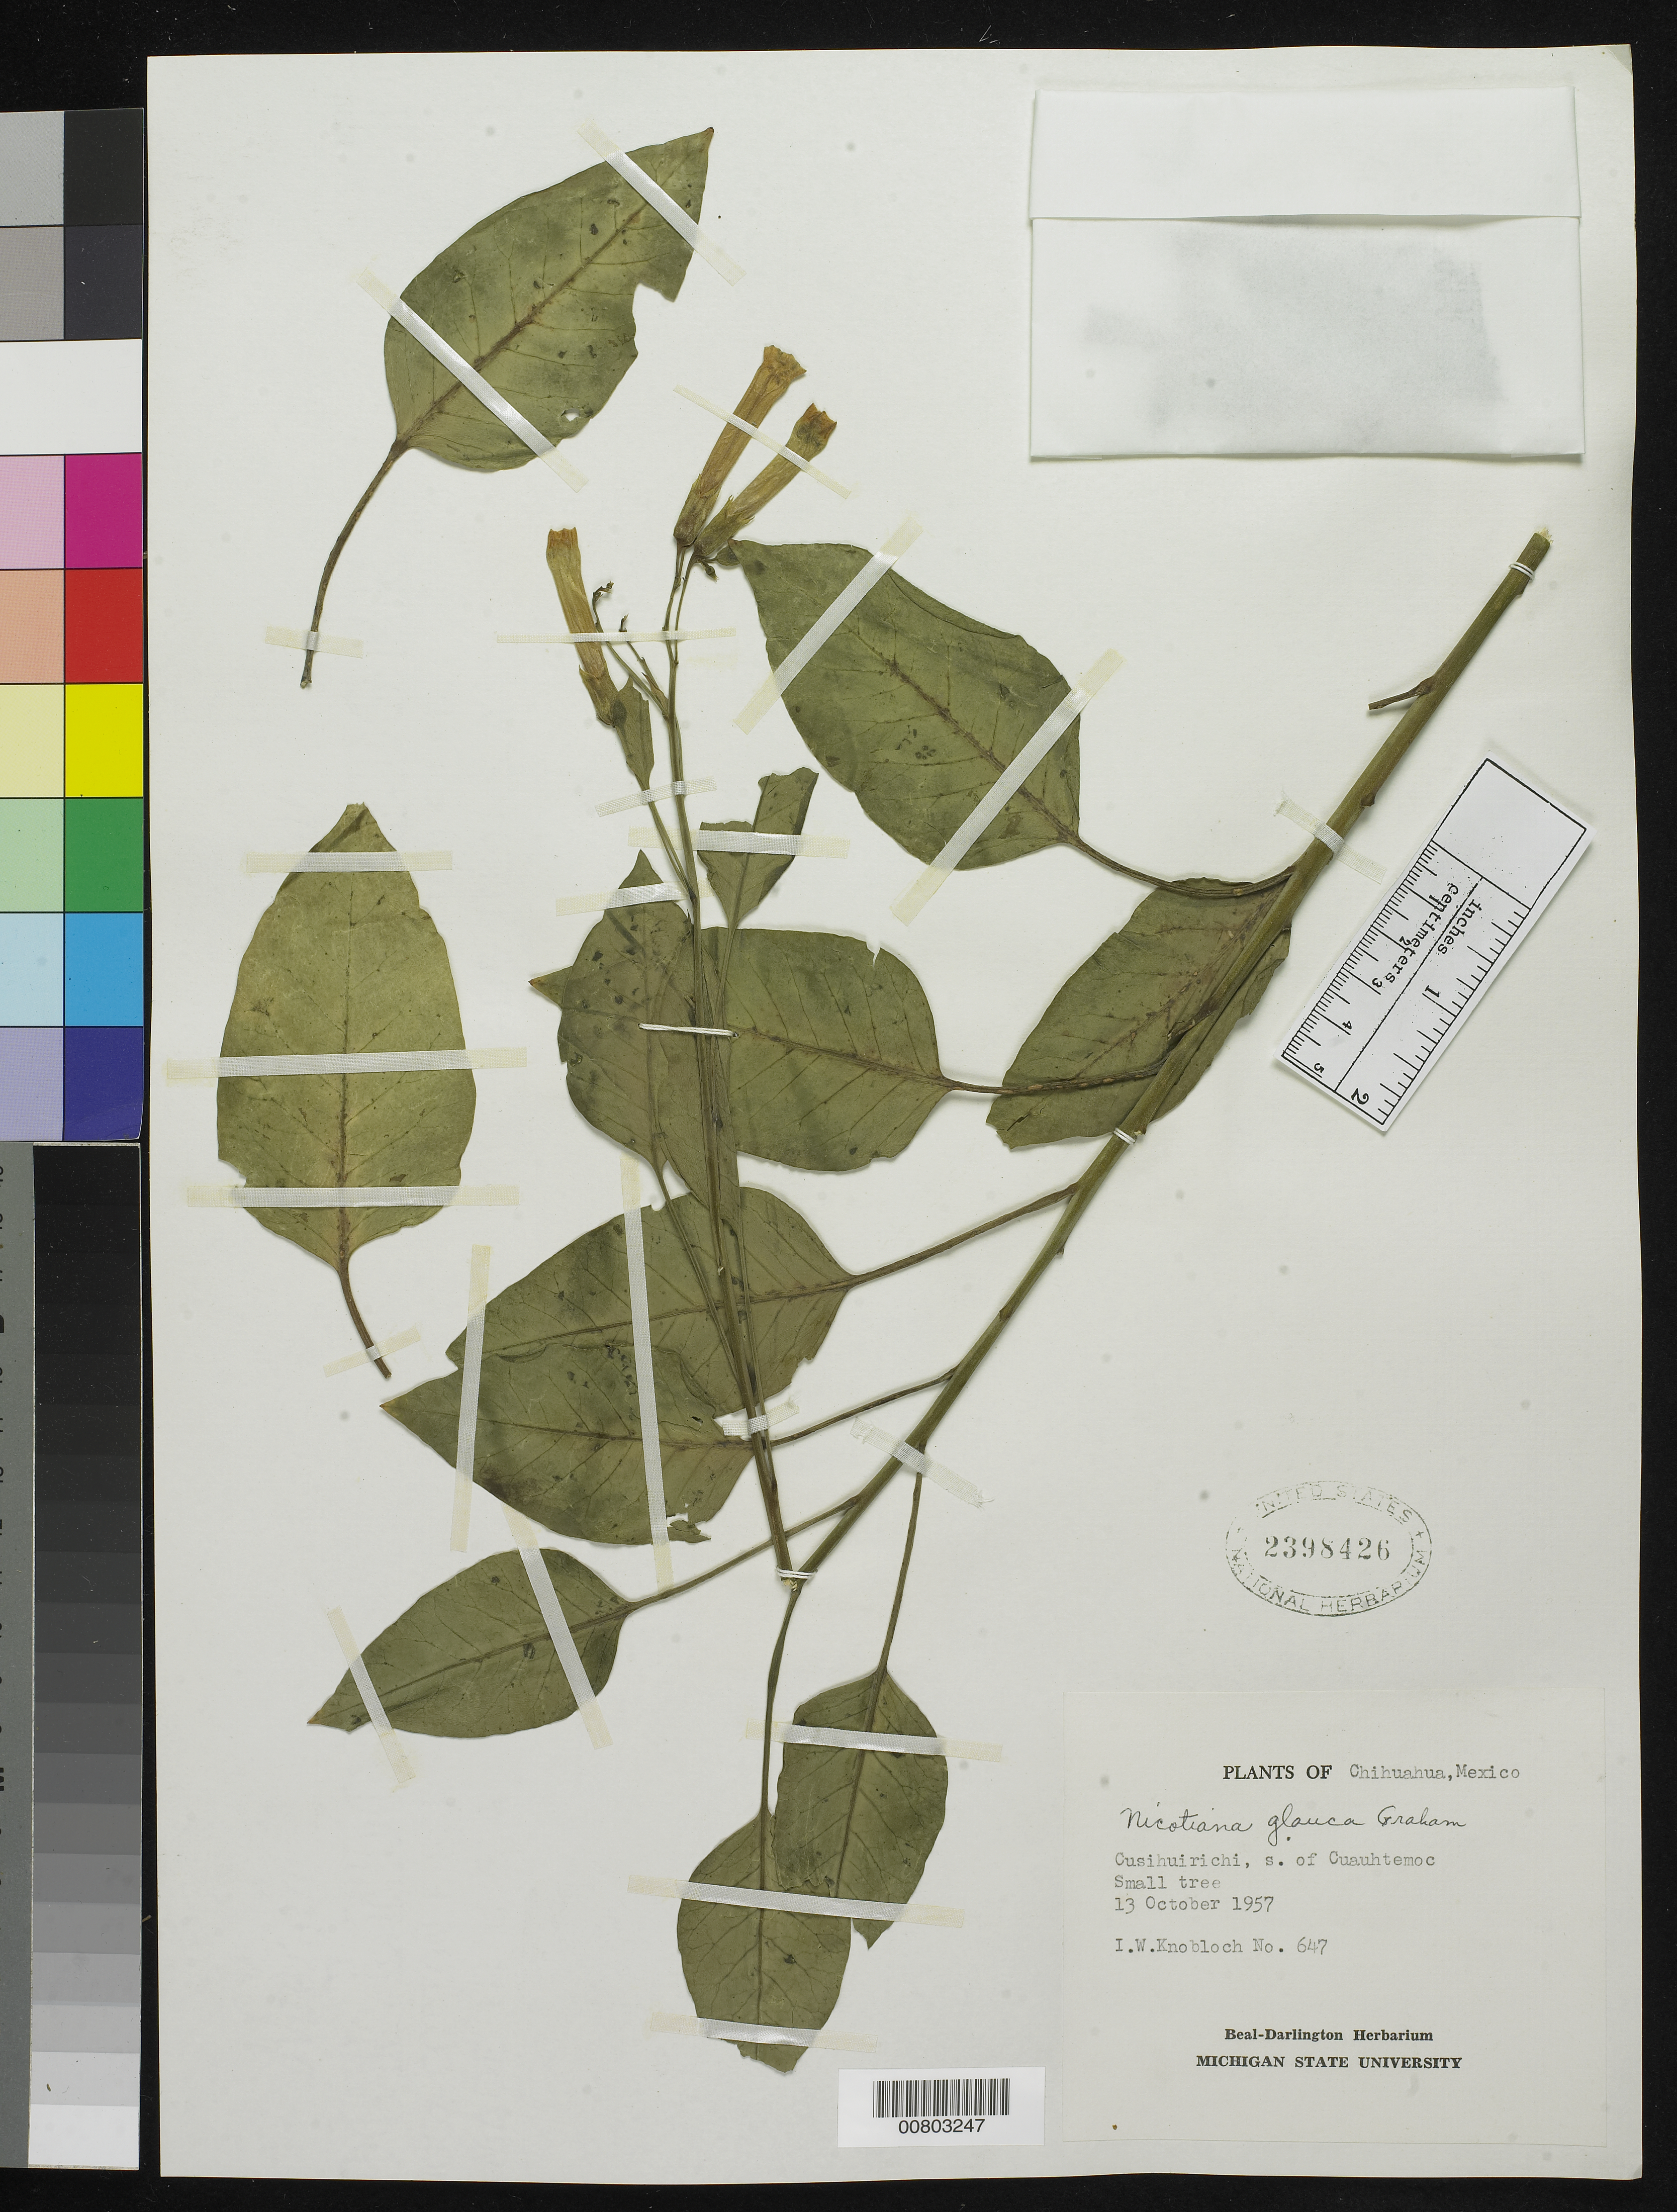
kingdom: Plantae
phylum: Tracheophyta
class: Magnoliopsida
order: Solanales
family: Solanaceae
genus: Nicotiana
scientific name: Nicotiana glauca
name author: Graham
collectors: I. W. Knobloch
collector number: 647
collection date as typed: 13 Oct 1957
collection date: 1957-10-13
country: Mexico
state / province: Chihuahua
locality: Cusihuirichi, S. of Cuauhtemoc, Chihuahua.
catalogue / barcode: US 2398426